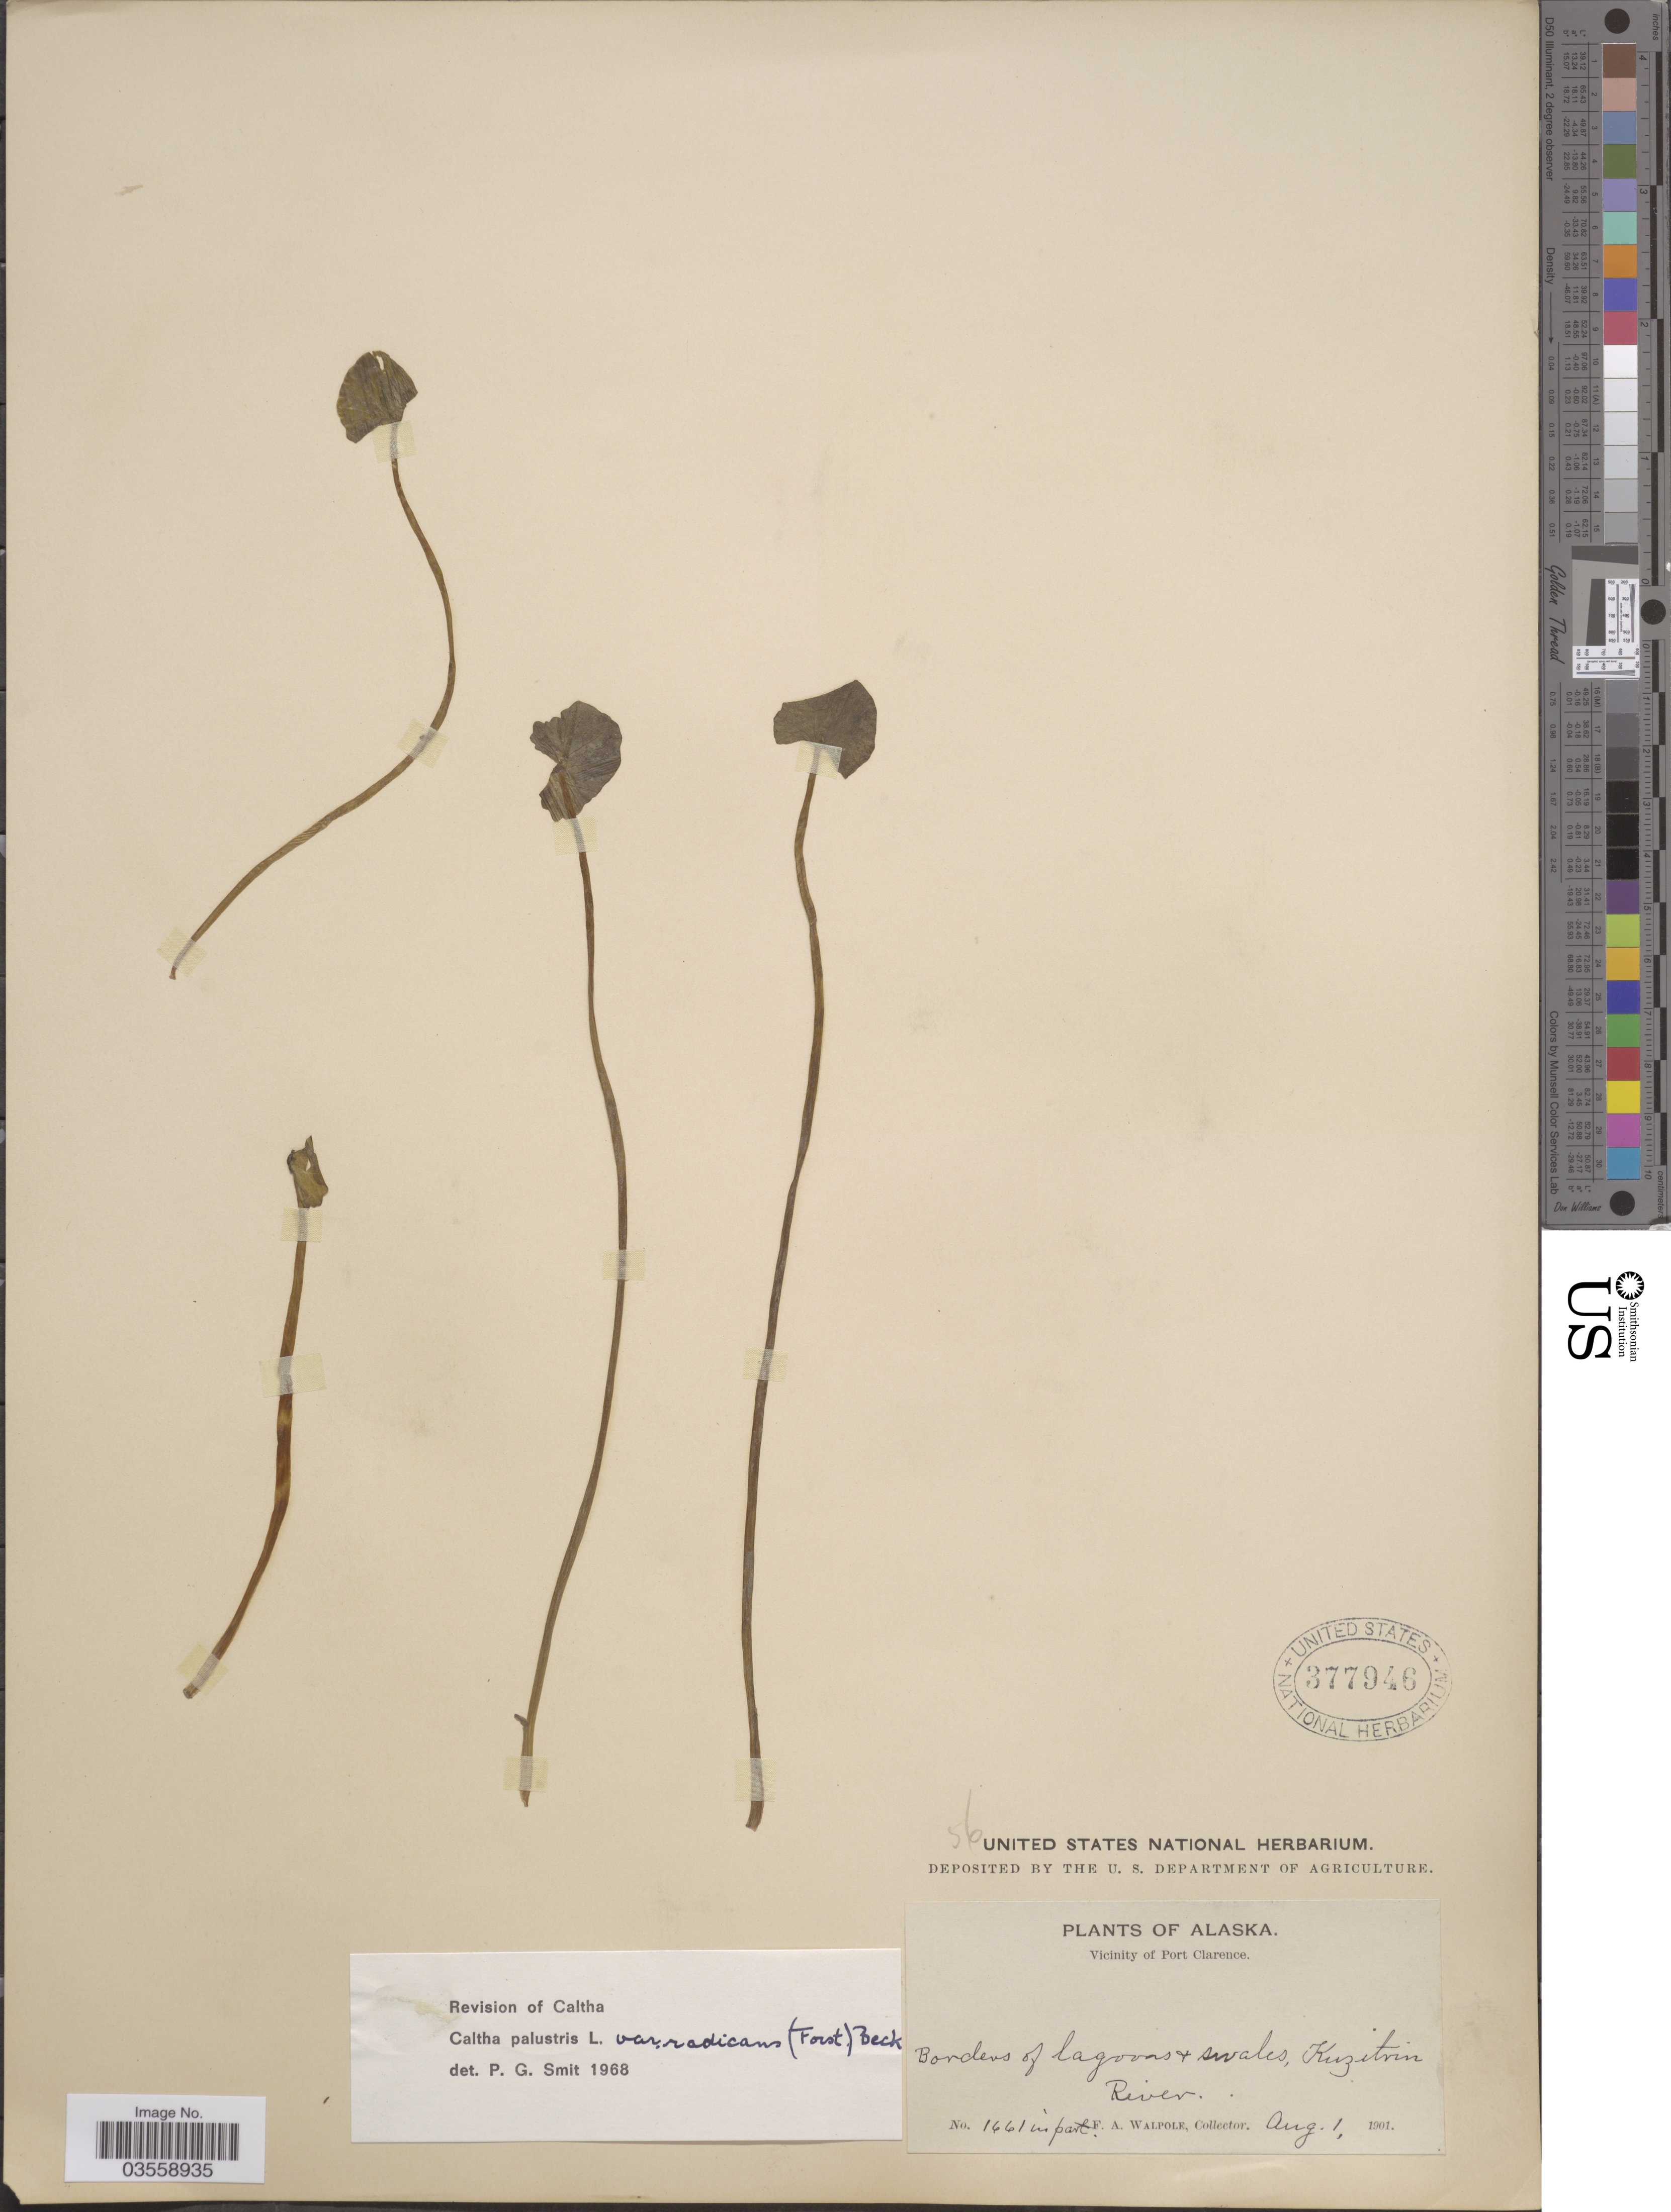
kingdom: Plantae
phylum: Tracheophyta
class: Magnoliopsida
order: Ranunculales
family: Ranunculaceae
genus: Caltha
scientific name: Caltha palustris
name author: L.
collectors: F. Walpole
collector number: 1661 in part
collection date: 1901-08-01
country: United States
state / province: Alaska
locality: Vicinity of Port Clarence. Borders of lagoons & swales, Kuzitrin River.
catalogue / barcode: US 377946